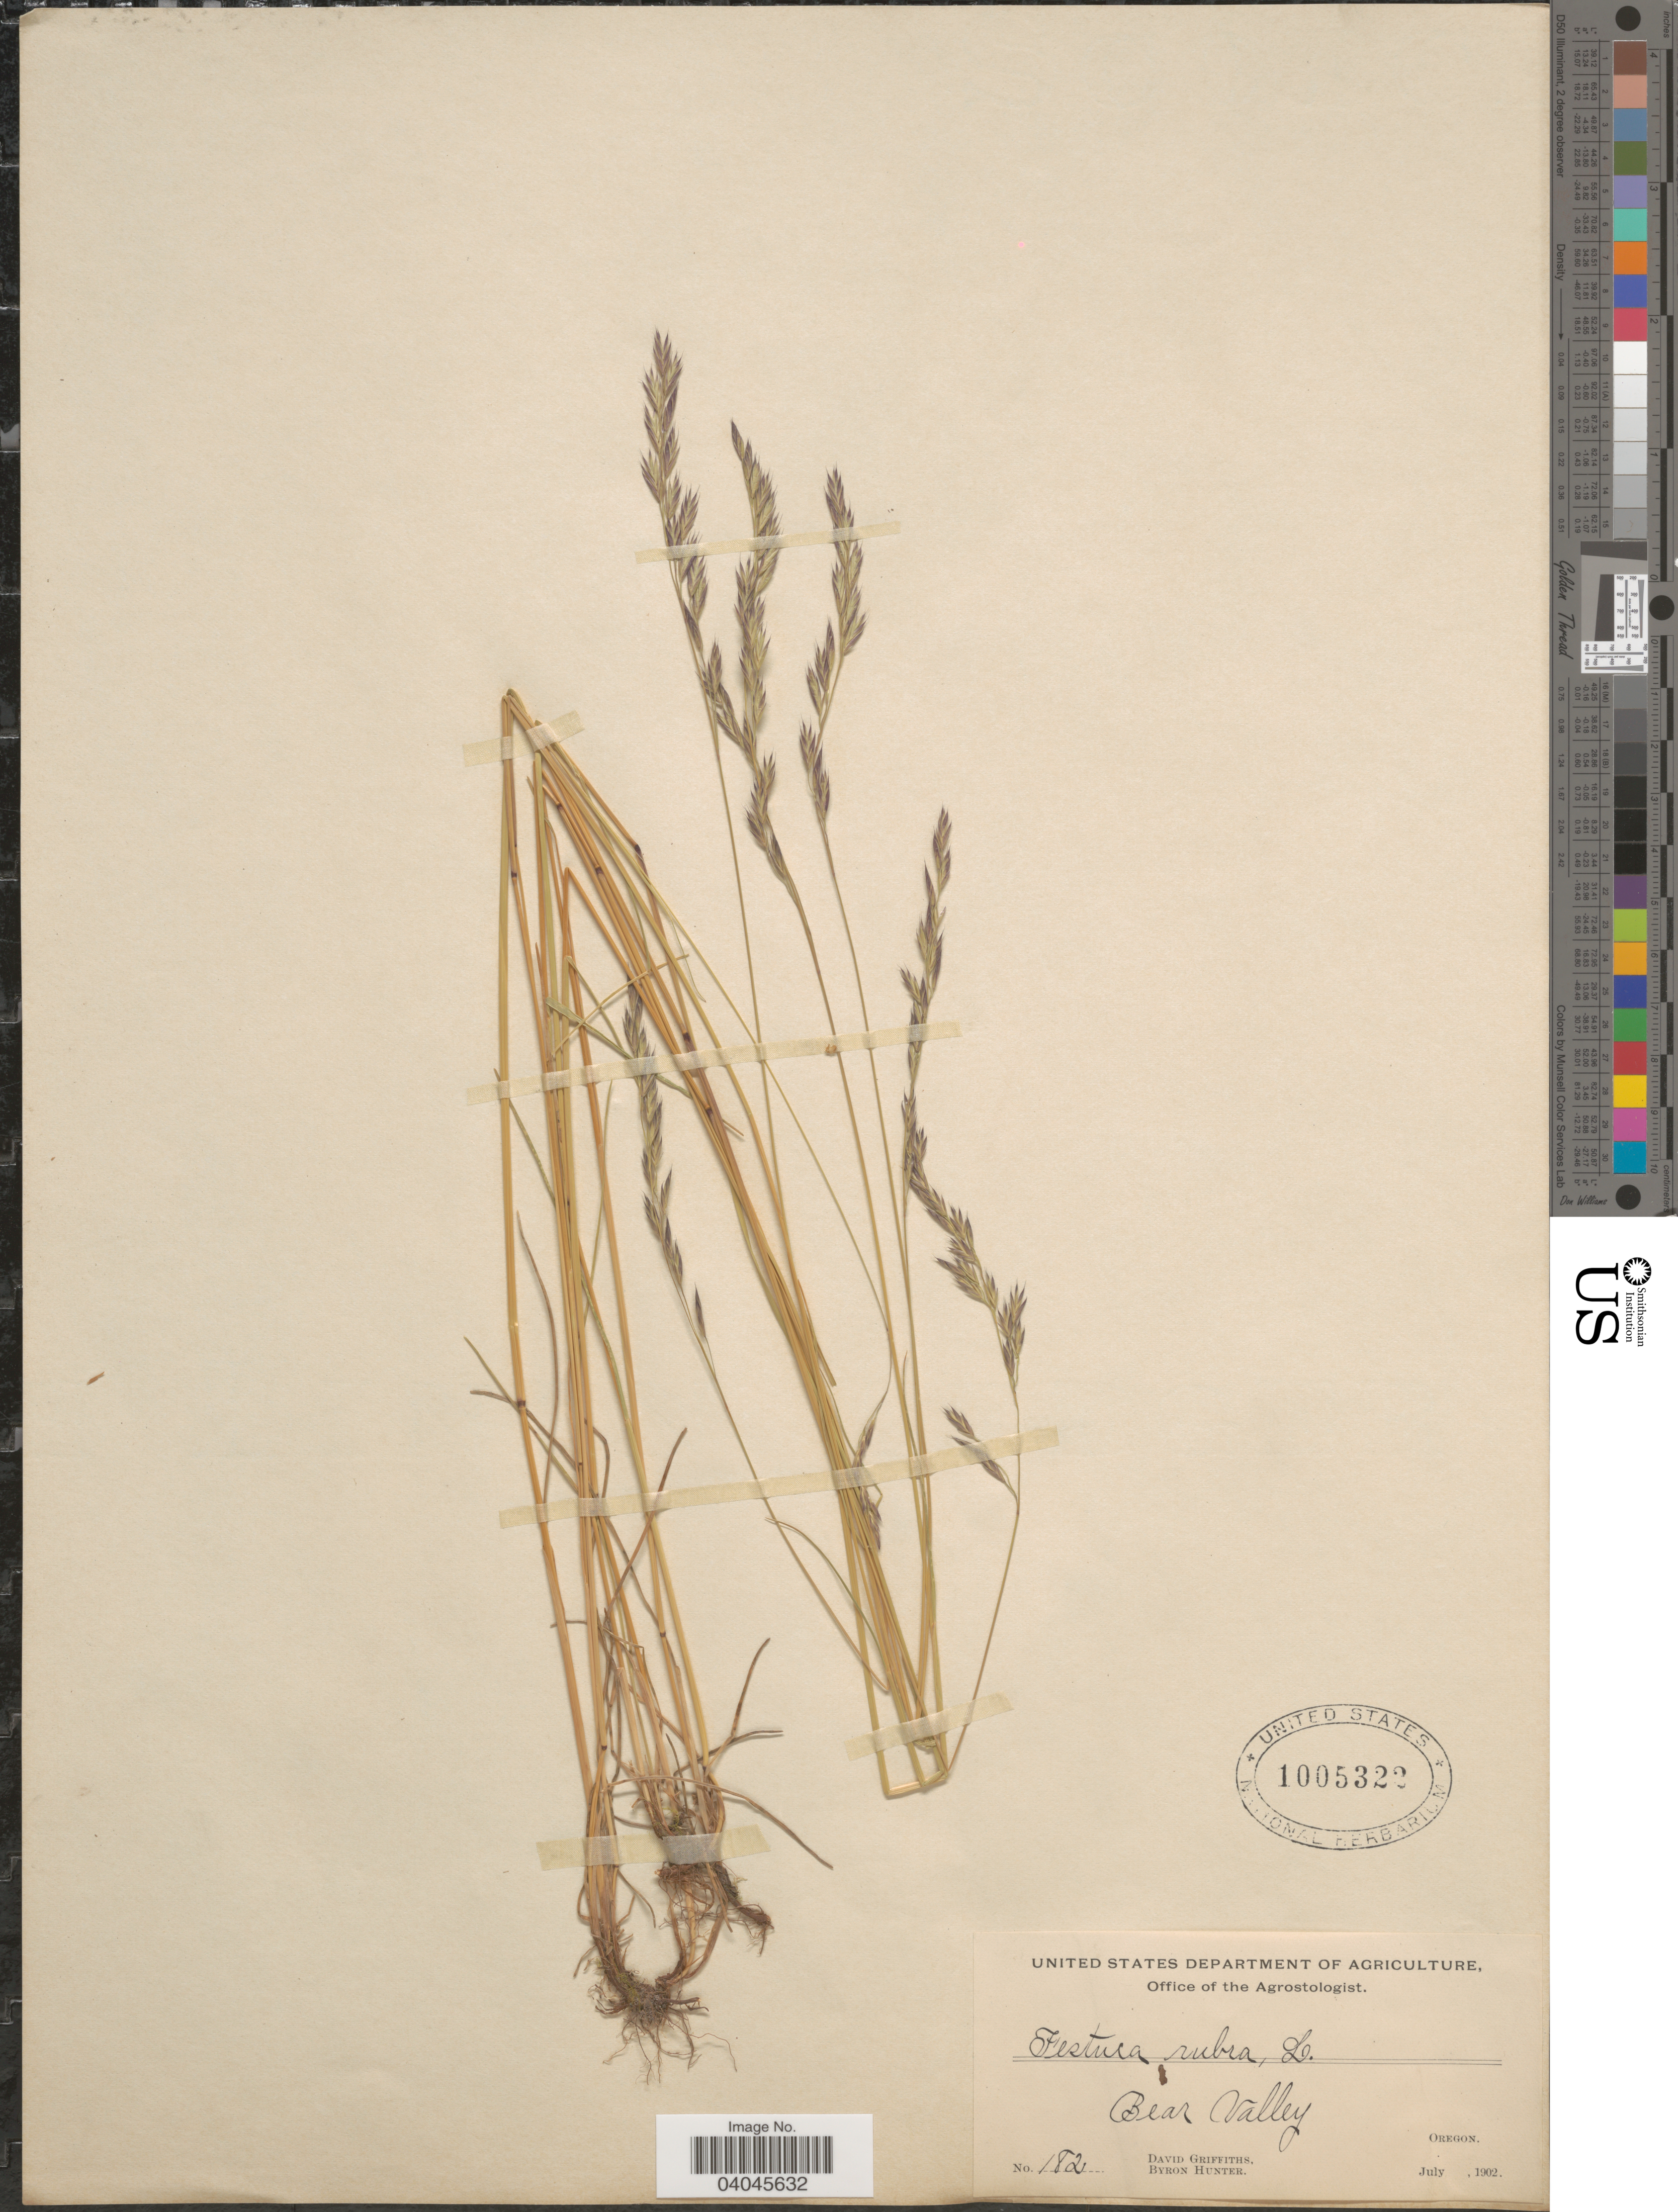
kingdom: Plantae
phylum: Tracheophyta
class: Liliopsida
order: Poales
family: Poaceae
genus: Festuca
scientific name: Festuca rubra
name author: L.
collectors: D. Griffiths & B. Hunter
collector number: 182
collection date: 1902-07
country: United States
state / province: Oregon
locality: Bear Valley.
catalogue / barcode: US 1005322